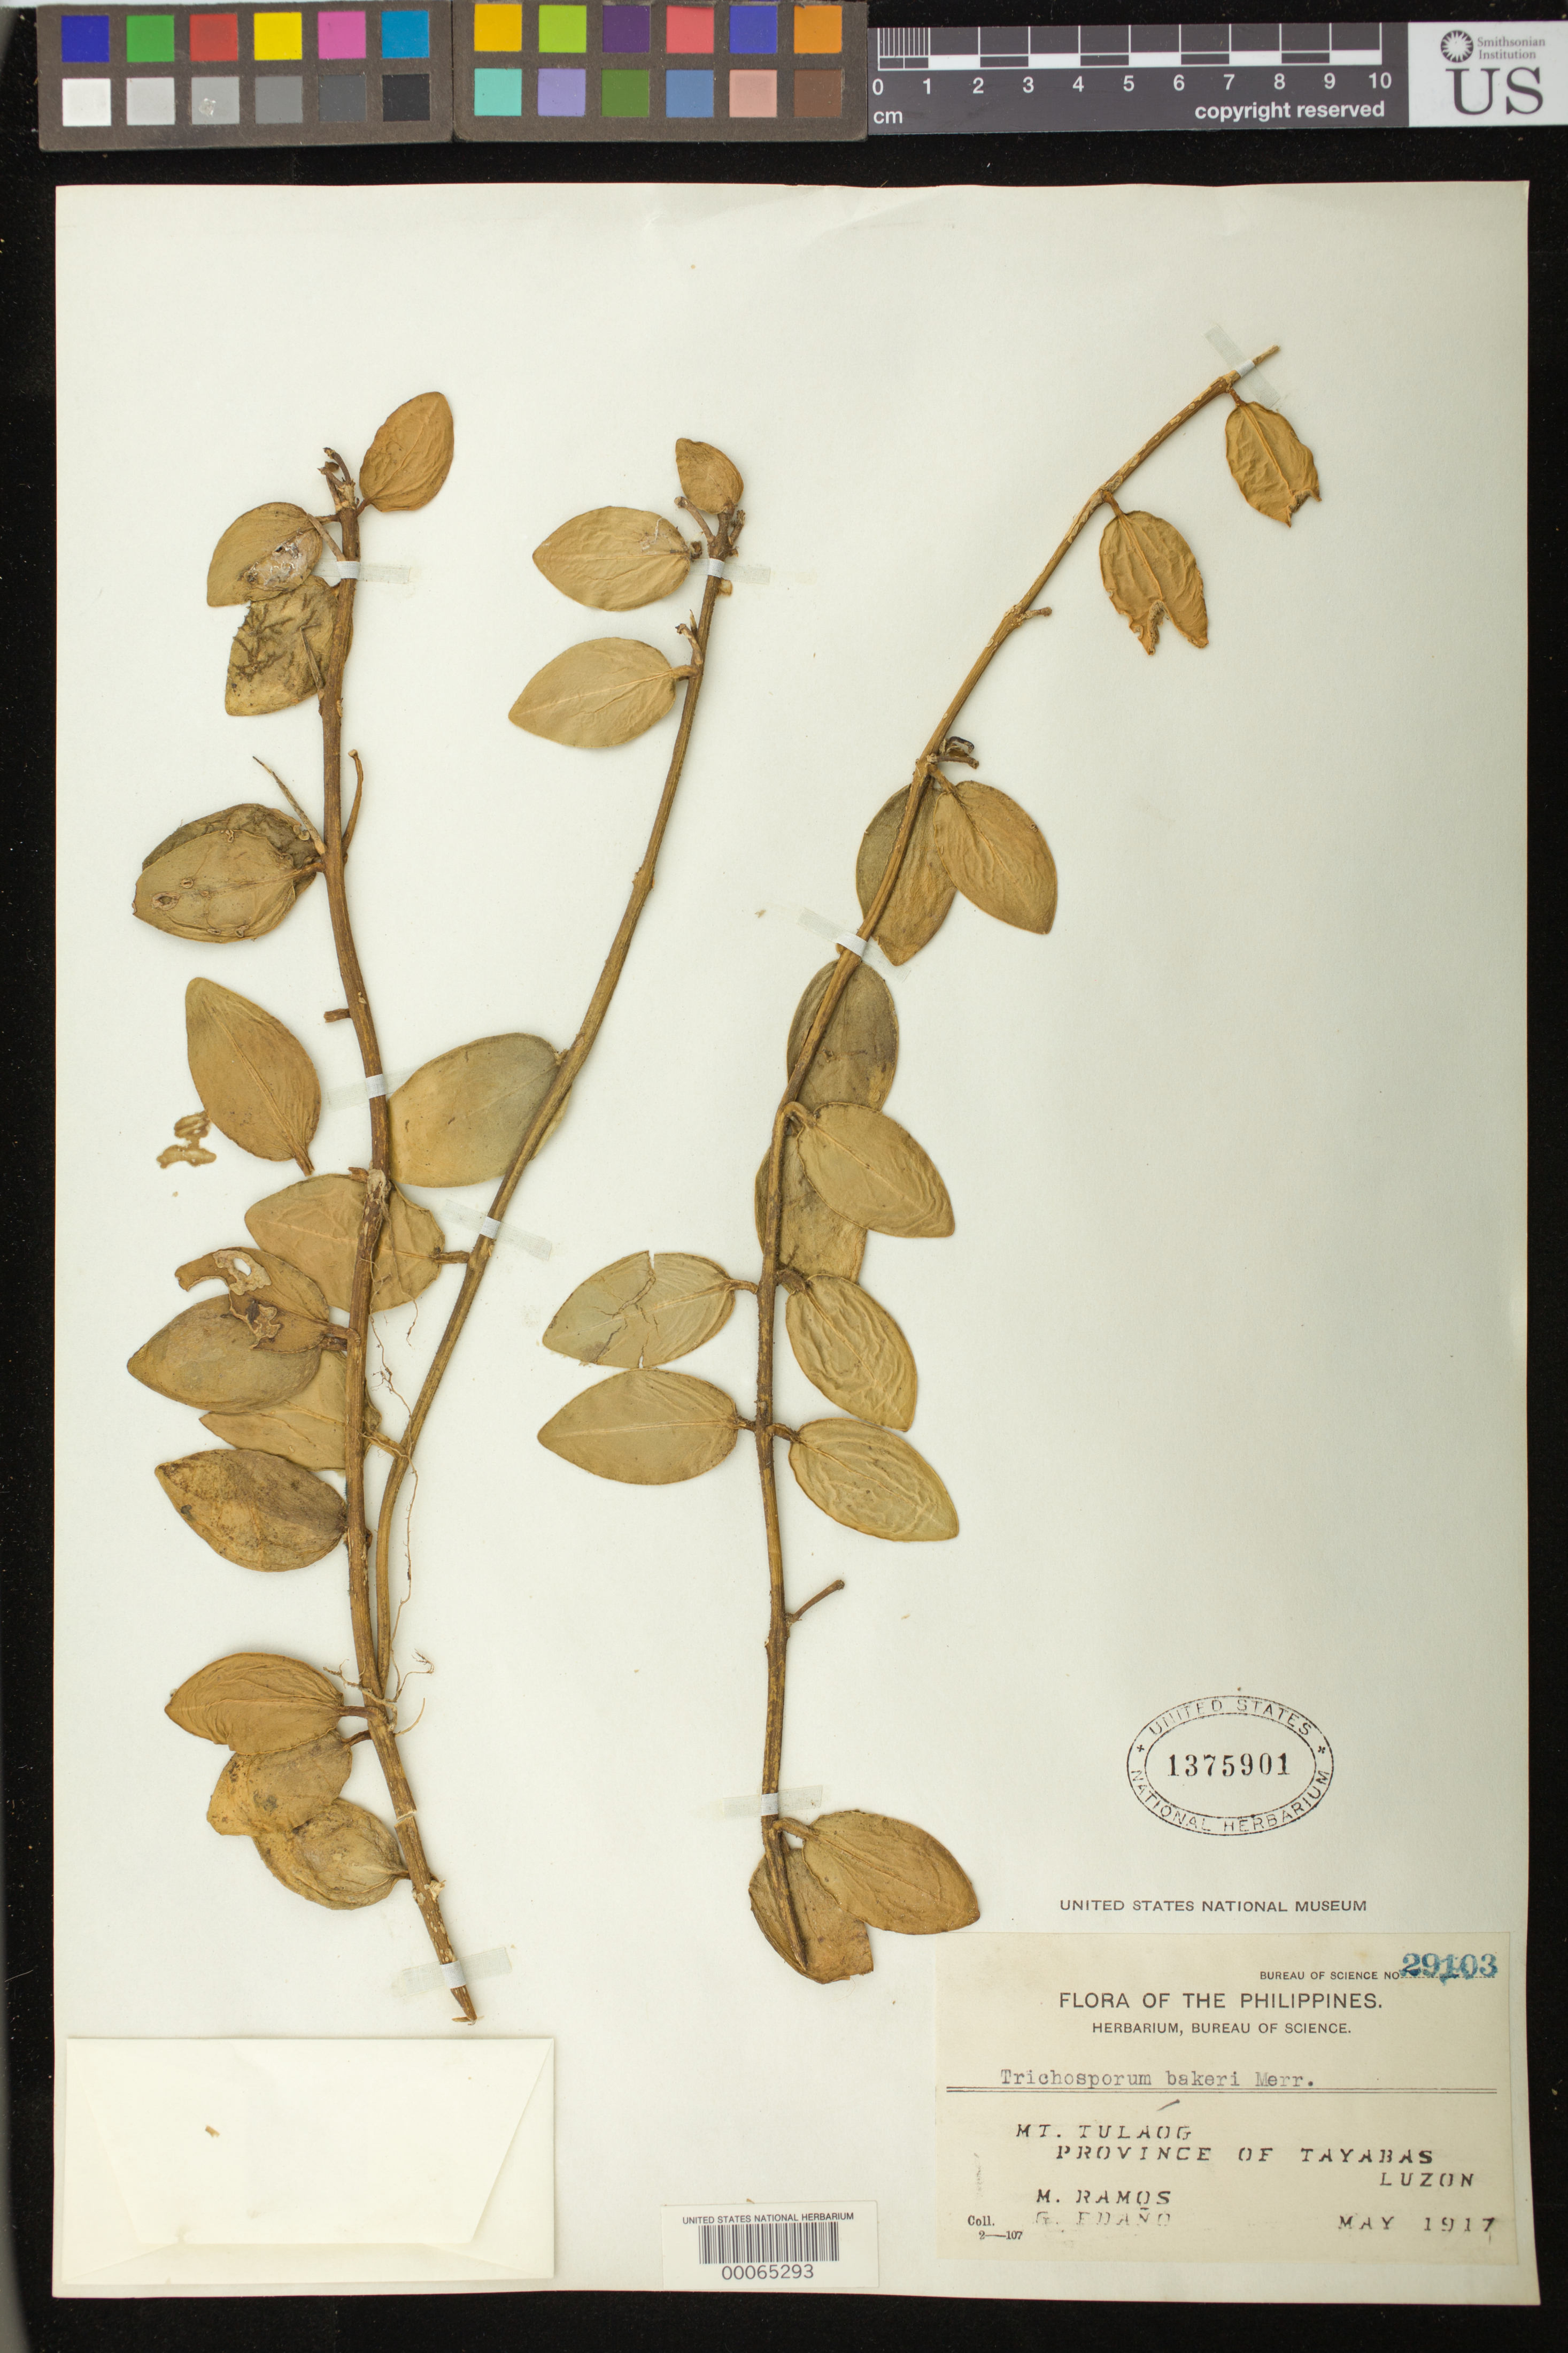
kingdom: Plantae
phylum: Tracheophyta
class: Magnoliopsida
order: Lamiales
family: Gesneriaceae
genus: Trichosporum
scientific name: Trichosporum bakeri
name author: Merr.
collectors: M. Ramos & G. Edaño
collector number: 29103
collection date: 1917-05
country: Philippines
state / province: Calabarzon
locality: Mt. Tulaog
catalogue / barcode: US 1375901